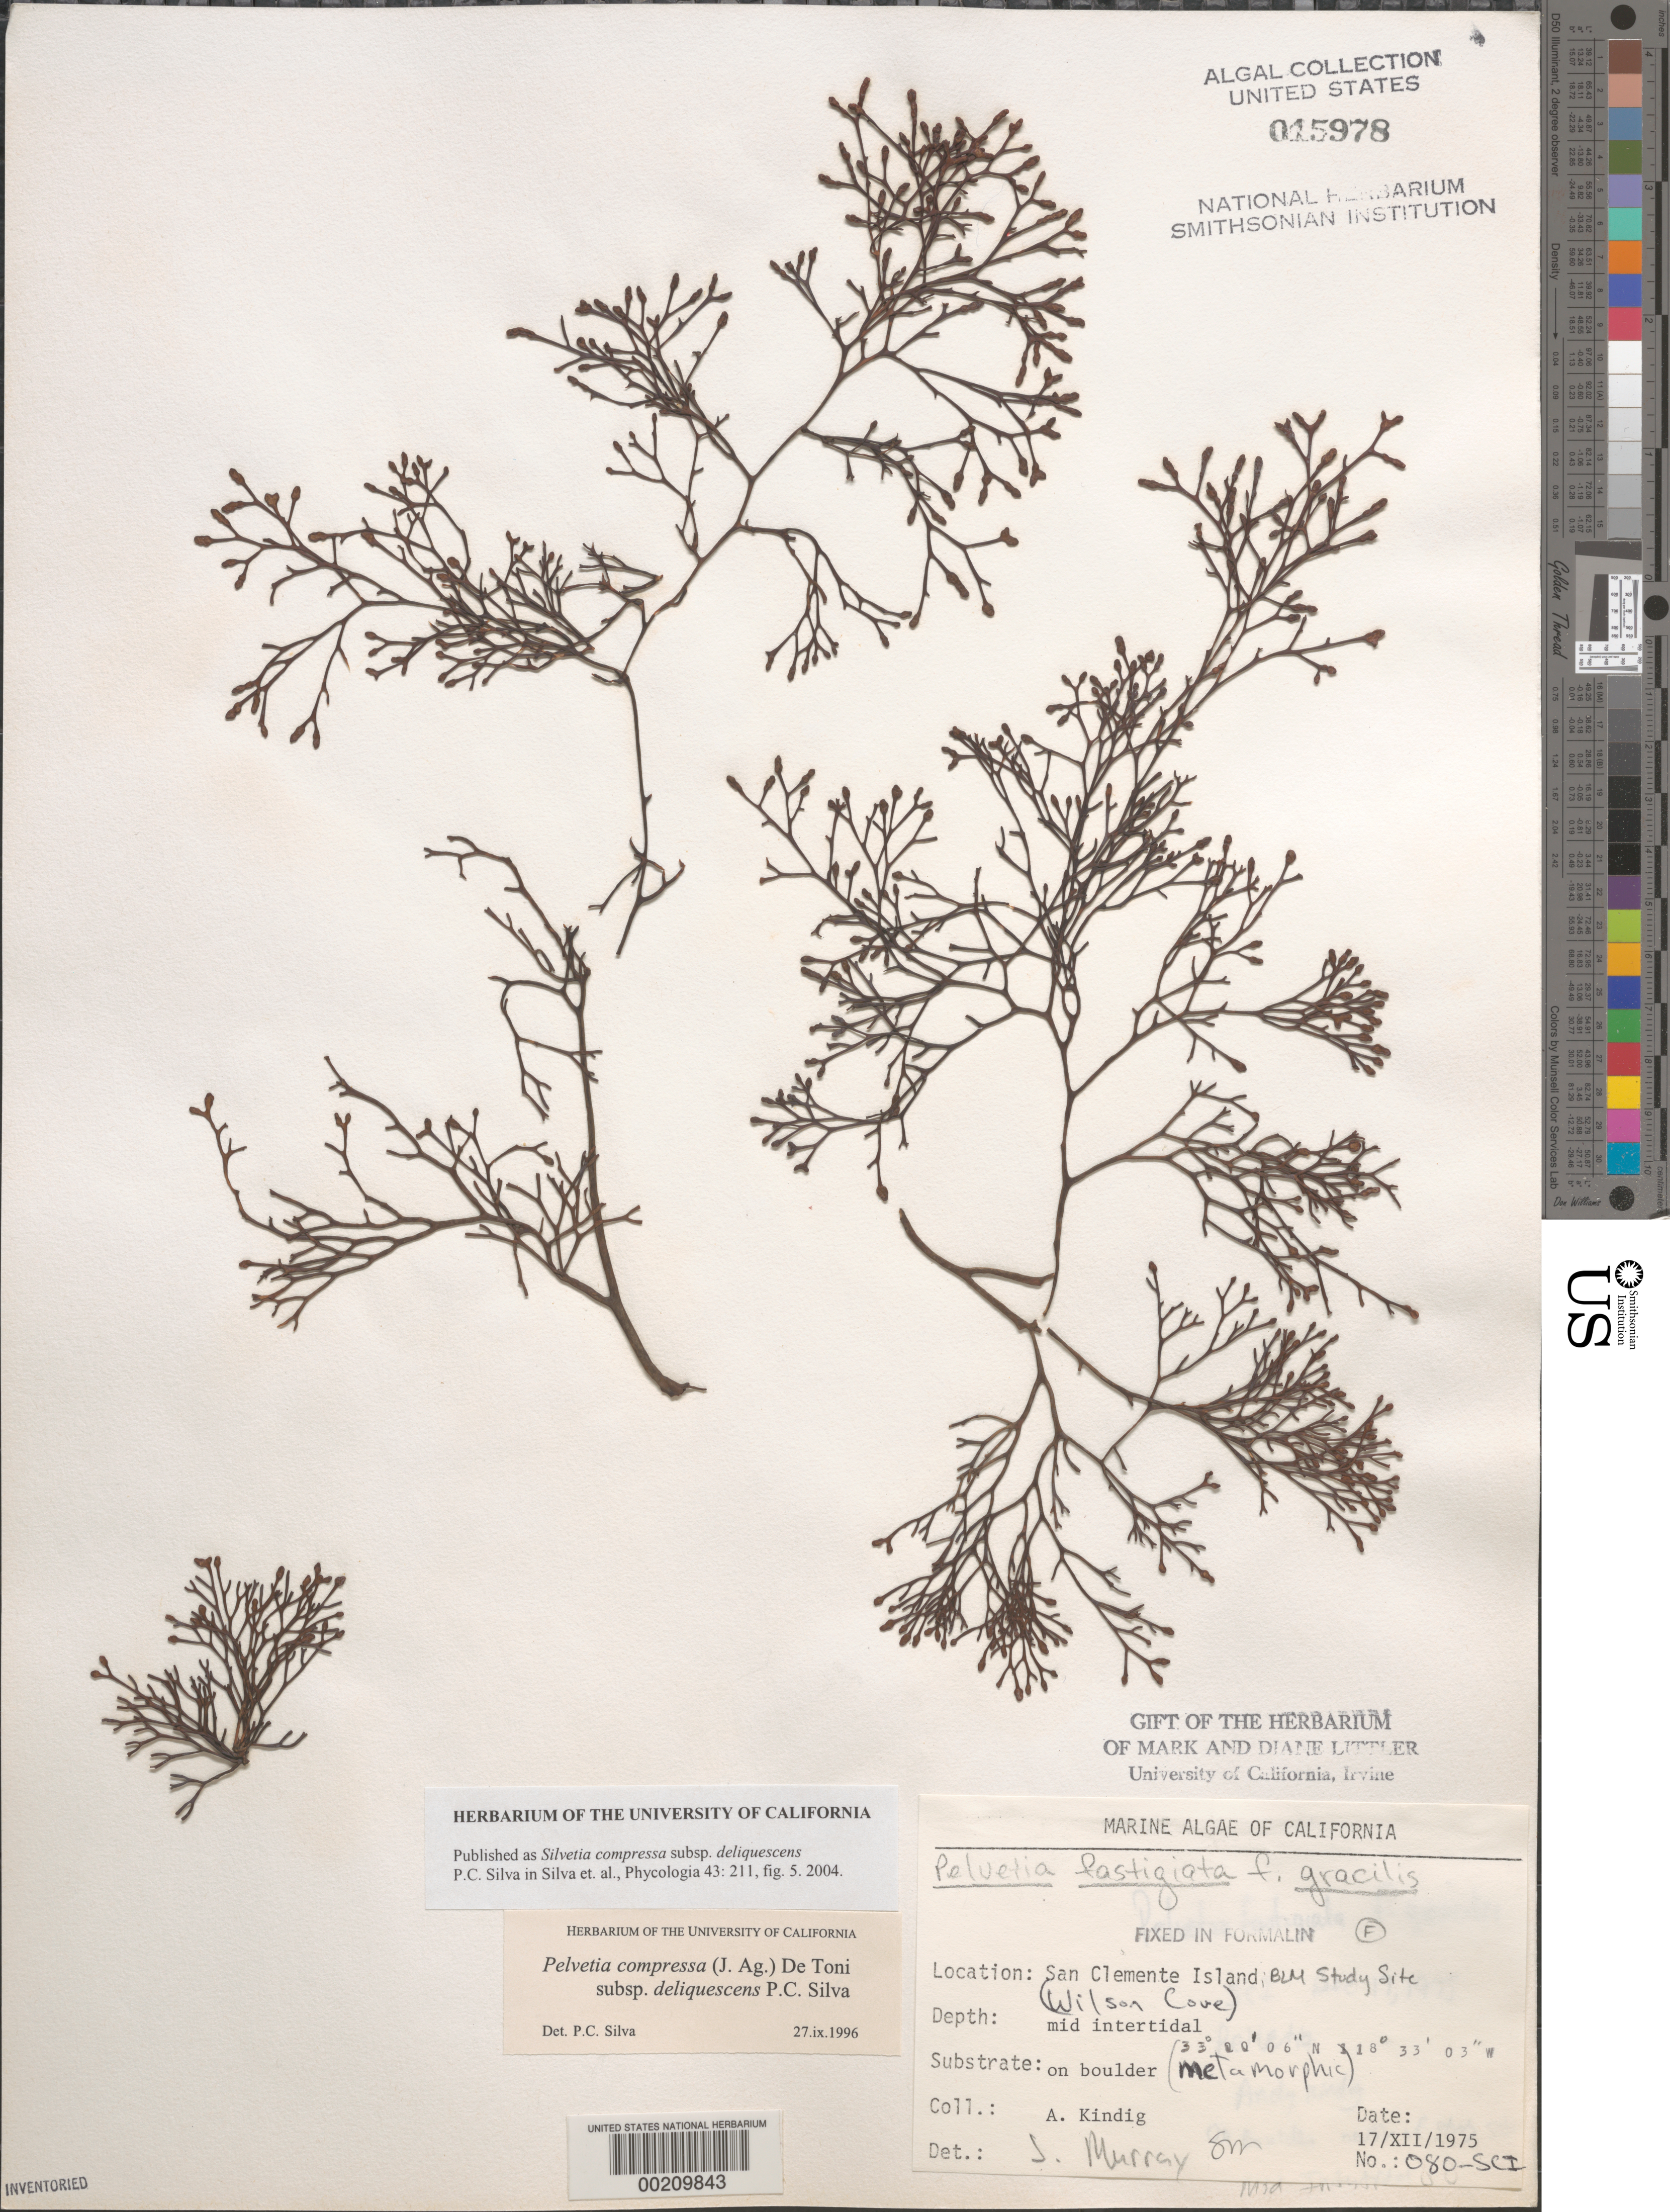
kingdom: Chromista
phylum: Ochrophyta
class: Phaeophyceae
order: Fucales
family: Fucaceae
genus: Silvetia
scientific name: Silvetia compressa subsp. deliquescens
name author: P.C. Silva in P.C. Silva et al.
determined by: Silva, P. C.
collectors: A. Kindig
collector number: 080-SCI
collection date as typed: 17 Dec 1975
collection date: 1975-12-17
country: United States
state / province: California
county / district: Los Angeles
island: San Clemente Island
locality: Wilson Cove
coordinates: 33 00'06"N, 118 33'03"W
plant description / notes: BLM-SOCALBIGHT Rocky Intertidal Survey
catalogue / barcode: US 15978